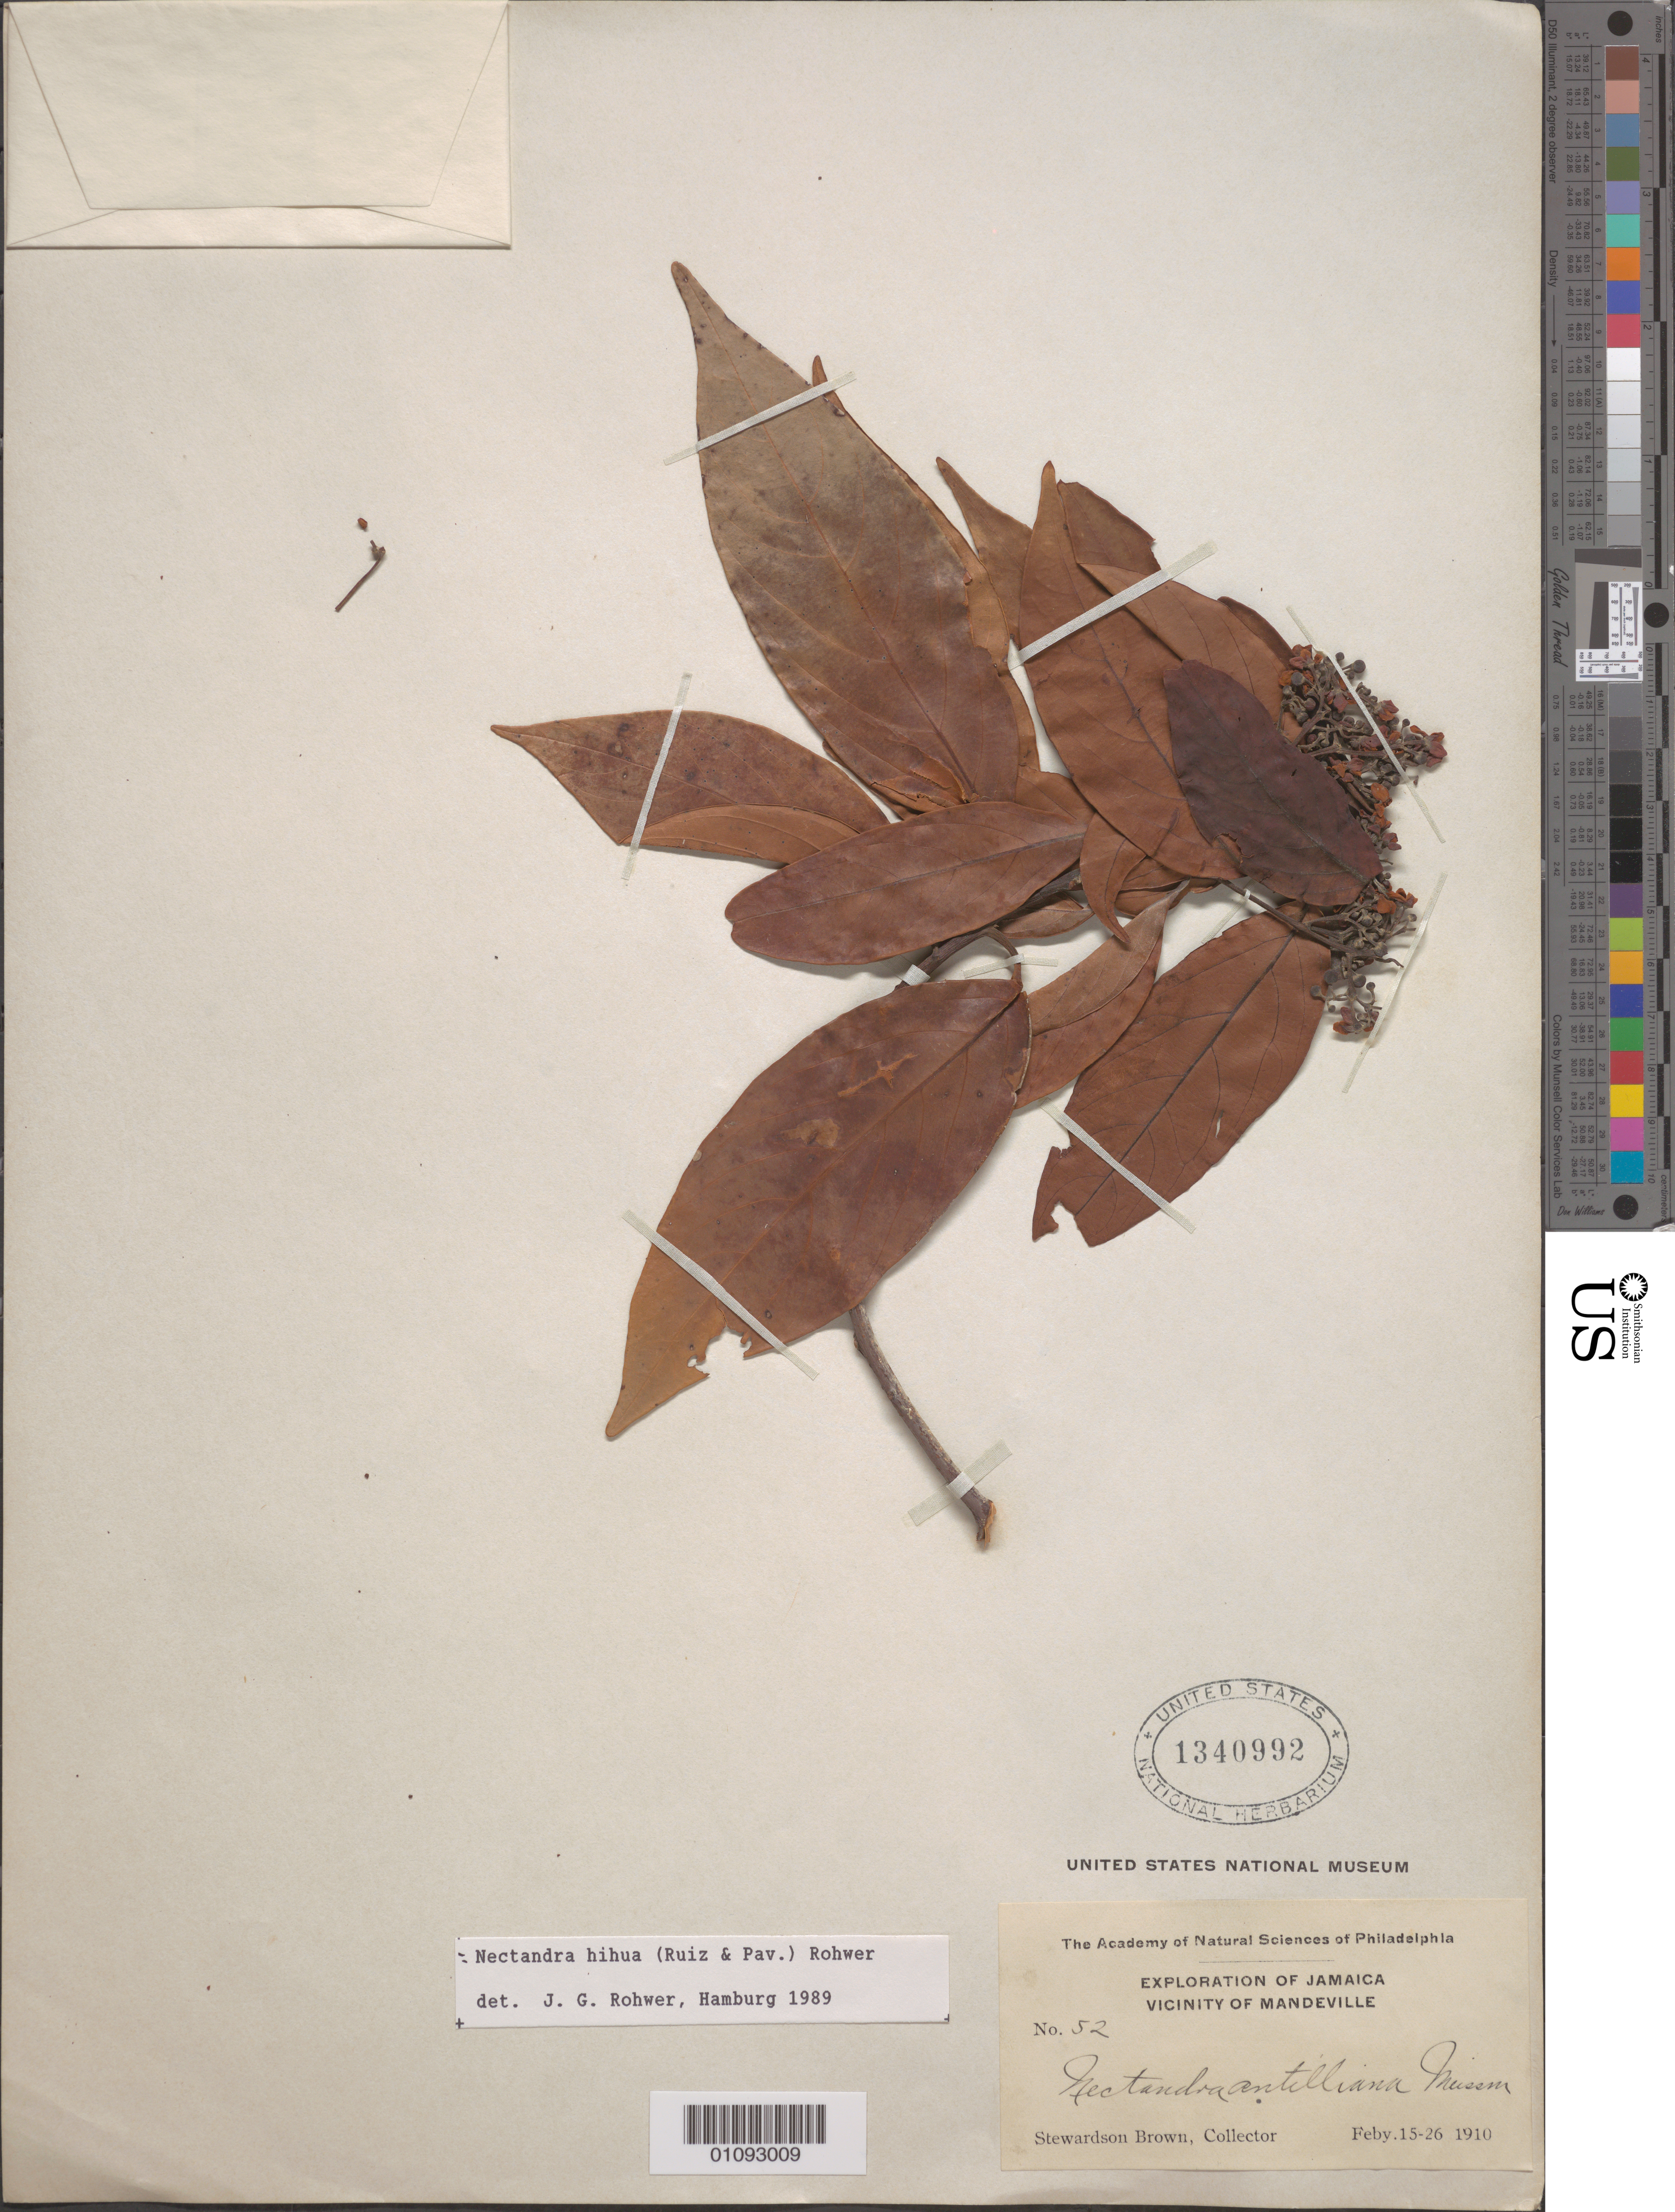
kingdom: Plantae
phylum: Tracheophyta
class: Magnoliopsida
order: Laurales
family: Lauraceae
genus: Nectandra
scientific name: Nectandra hihua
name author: (Ruiz & Pav.) Rohwer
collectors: S. Brown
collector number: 52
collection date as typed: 15 Feb 1910 to 26 Feb 1910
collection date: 1910-02-15/1910-02-26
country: Jamaica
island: Jamaica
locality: Near Mandeville.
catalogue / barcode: US 1340992